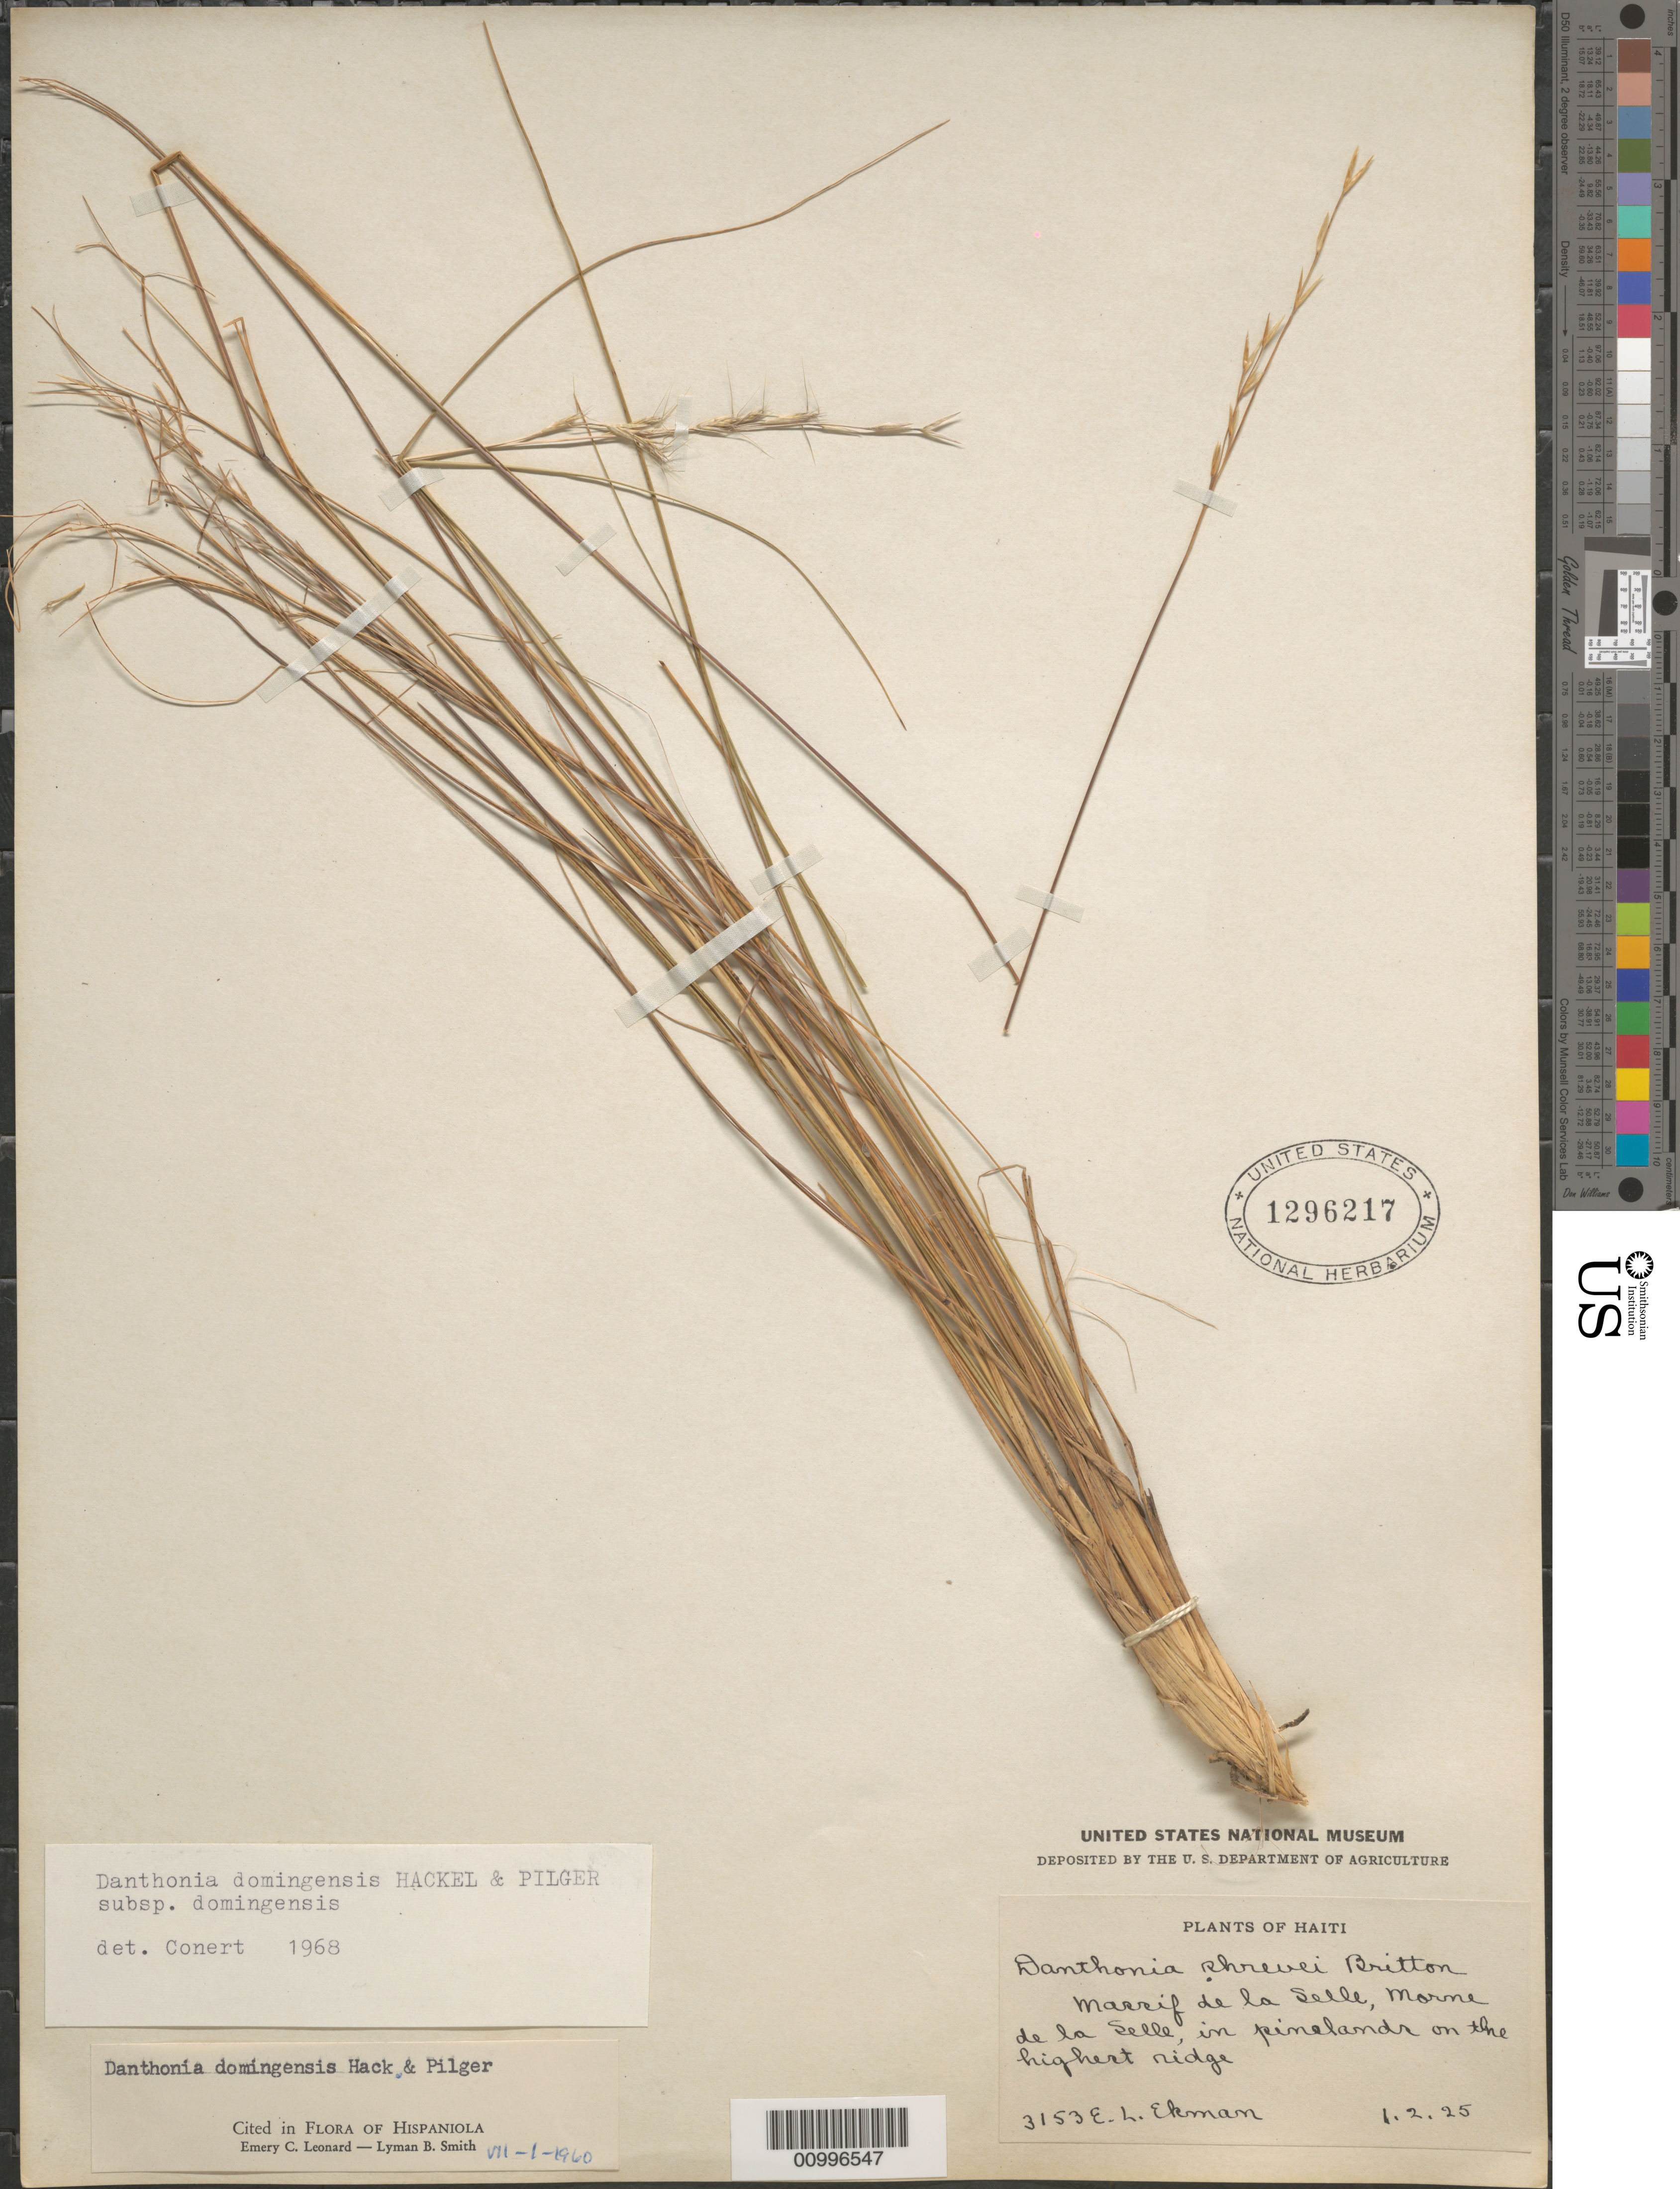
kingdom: Plantae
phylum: Tracheophyta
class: Liliopsida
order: Poales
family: Poaceae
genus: Danthonia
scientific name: Danthonia domingensis subsp. domingensis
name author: Hack. & Pilg.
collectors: E. L. Ekman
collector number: H 3153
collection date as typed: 02 Jan 1925 or 01 Feb 1925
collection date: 1925-01-02 or 1925-02-01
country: Haiti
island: Hispaniola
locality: Massif de la Selle, morne de la Selle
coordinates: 0 N, 0 E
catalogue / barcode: US 1296217